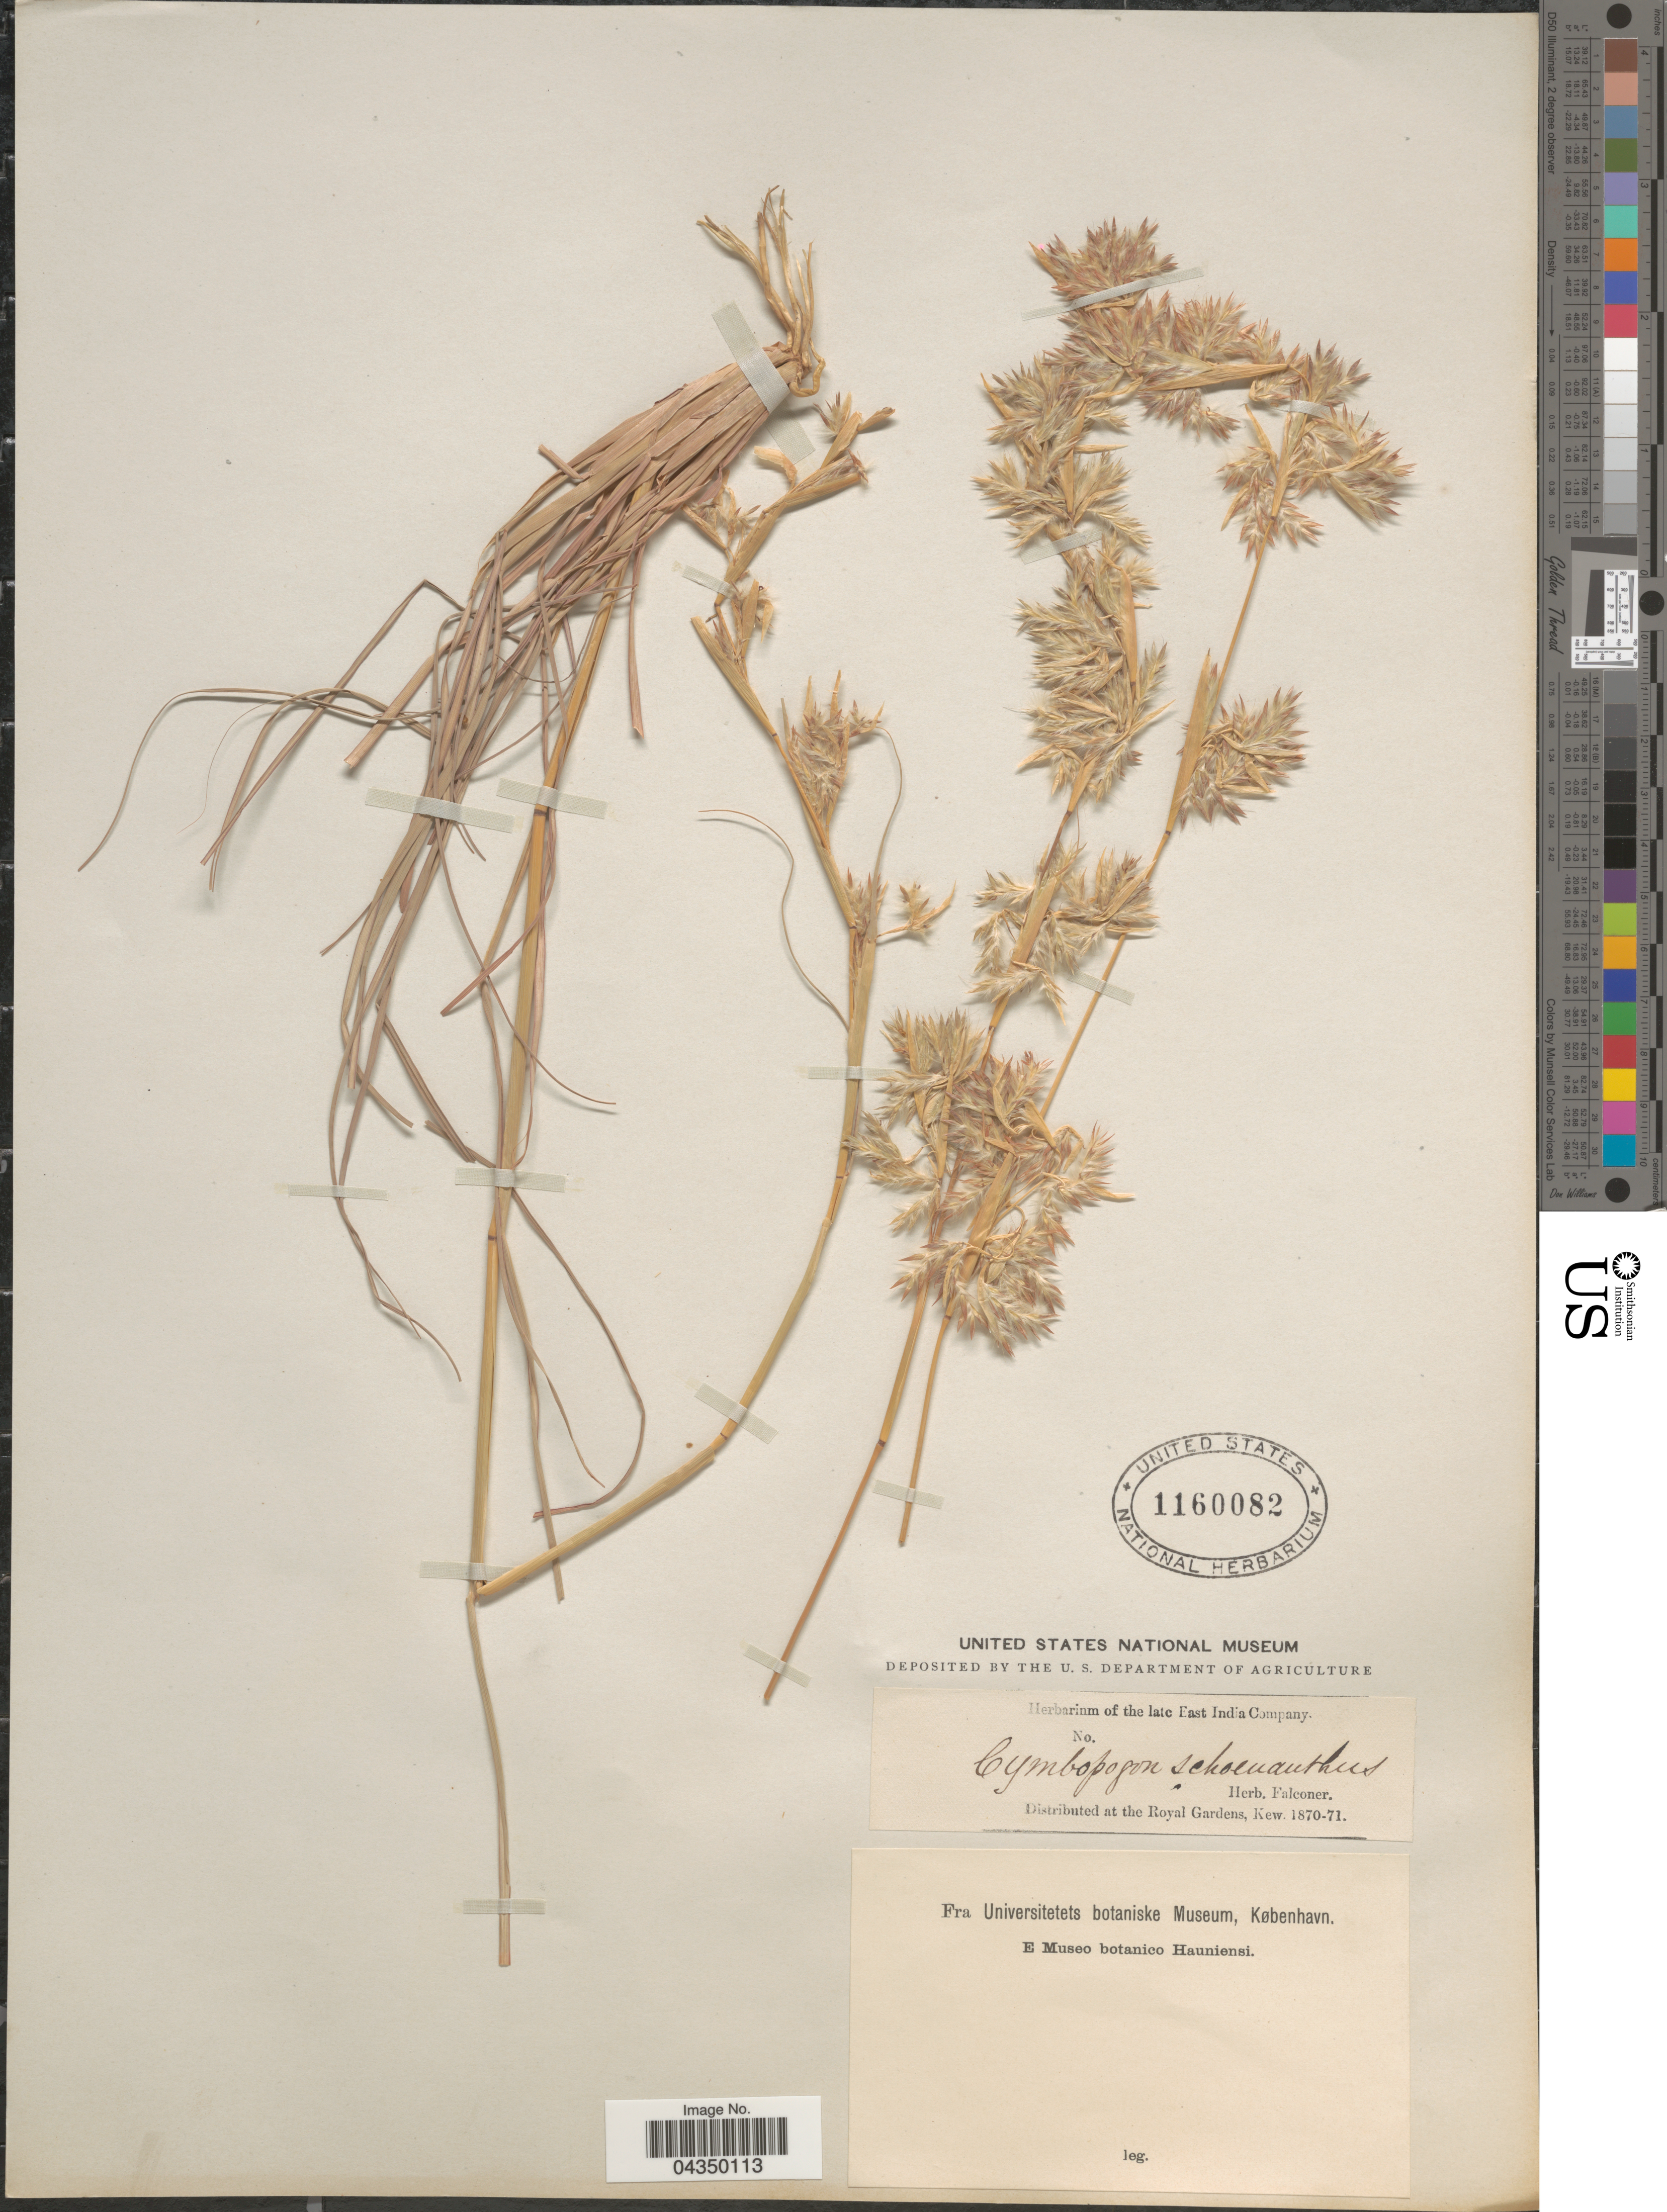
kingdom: Plantae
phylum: Tracheophyta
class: Liliopsida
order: Poales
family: Poaceae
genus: Cymbopogon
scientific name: Cymbopogon schoenanthus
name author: (L.) Spreng.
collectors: ex herb. Falconer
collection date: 1870/1871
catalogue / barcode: US 1160082